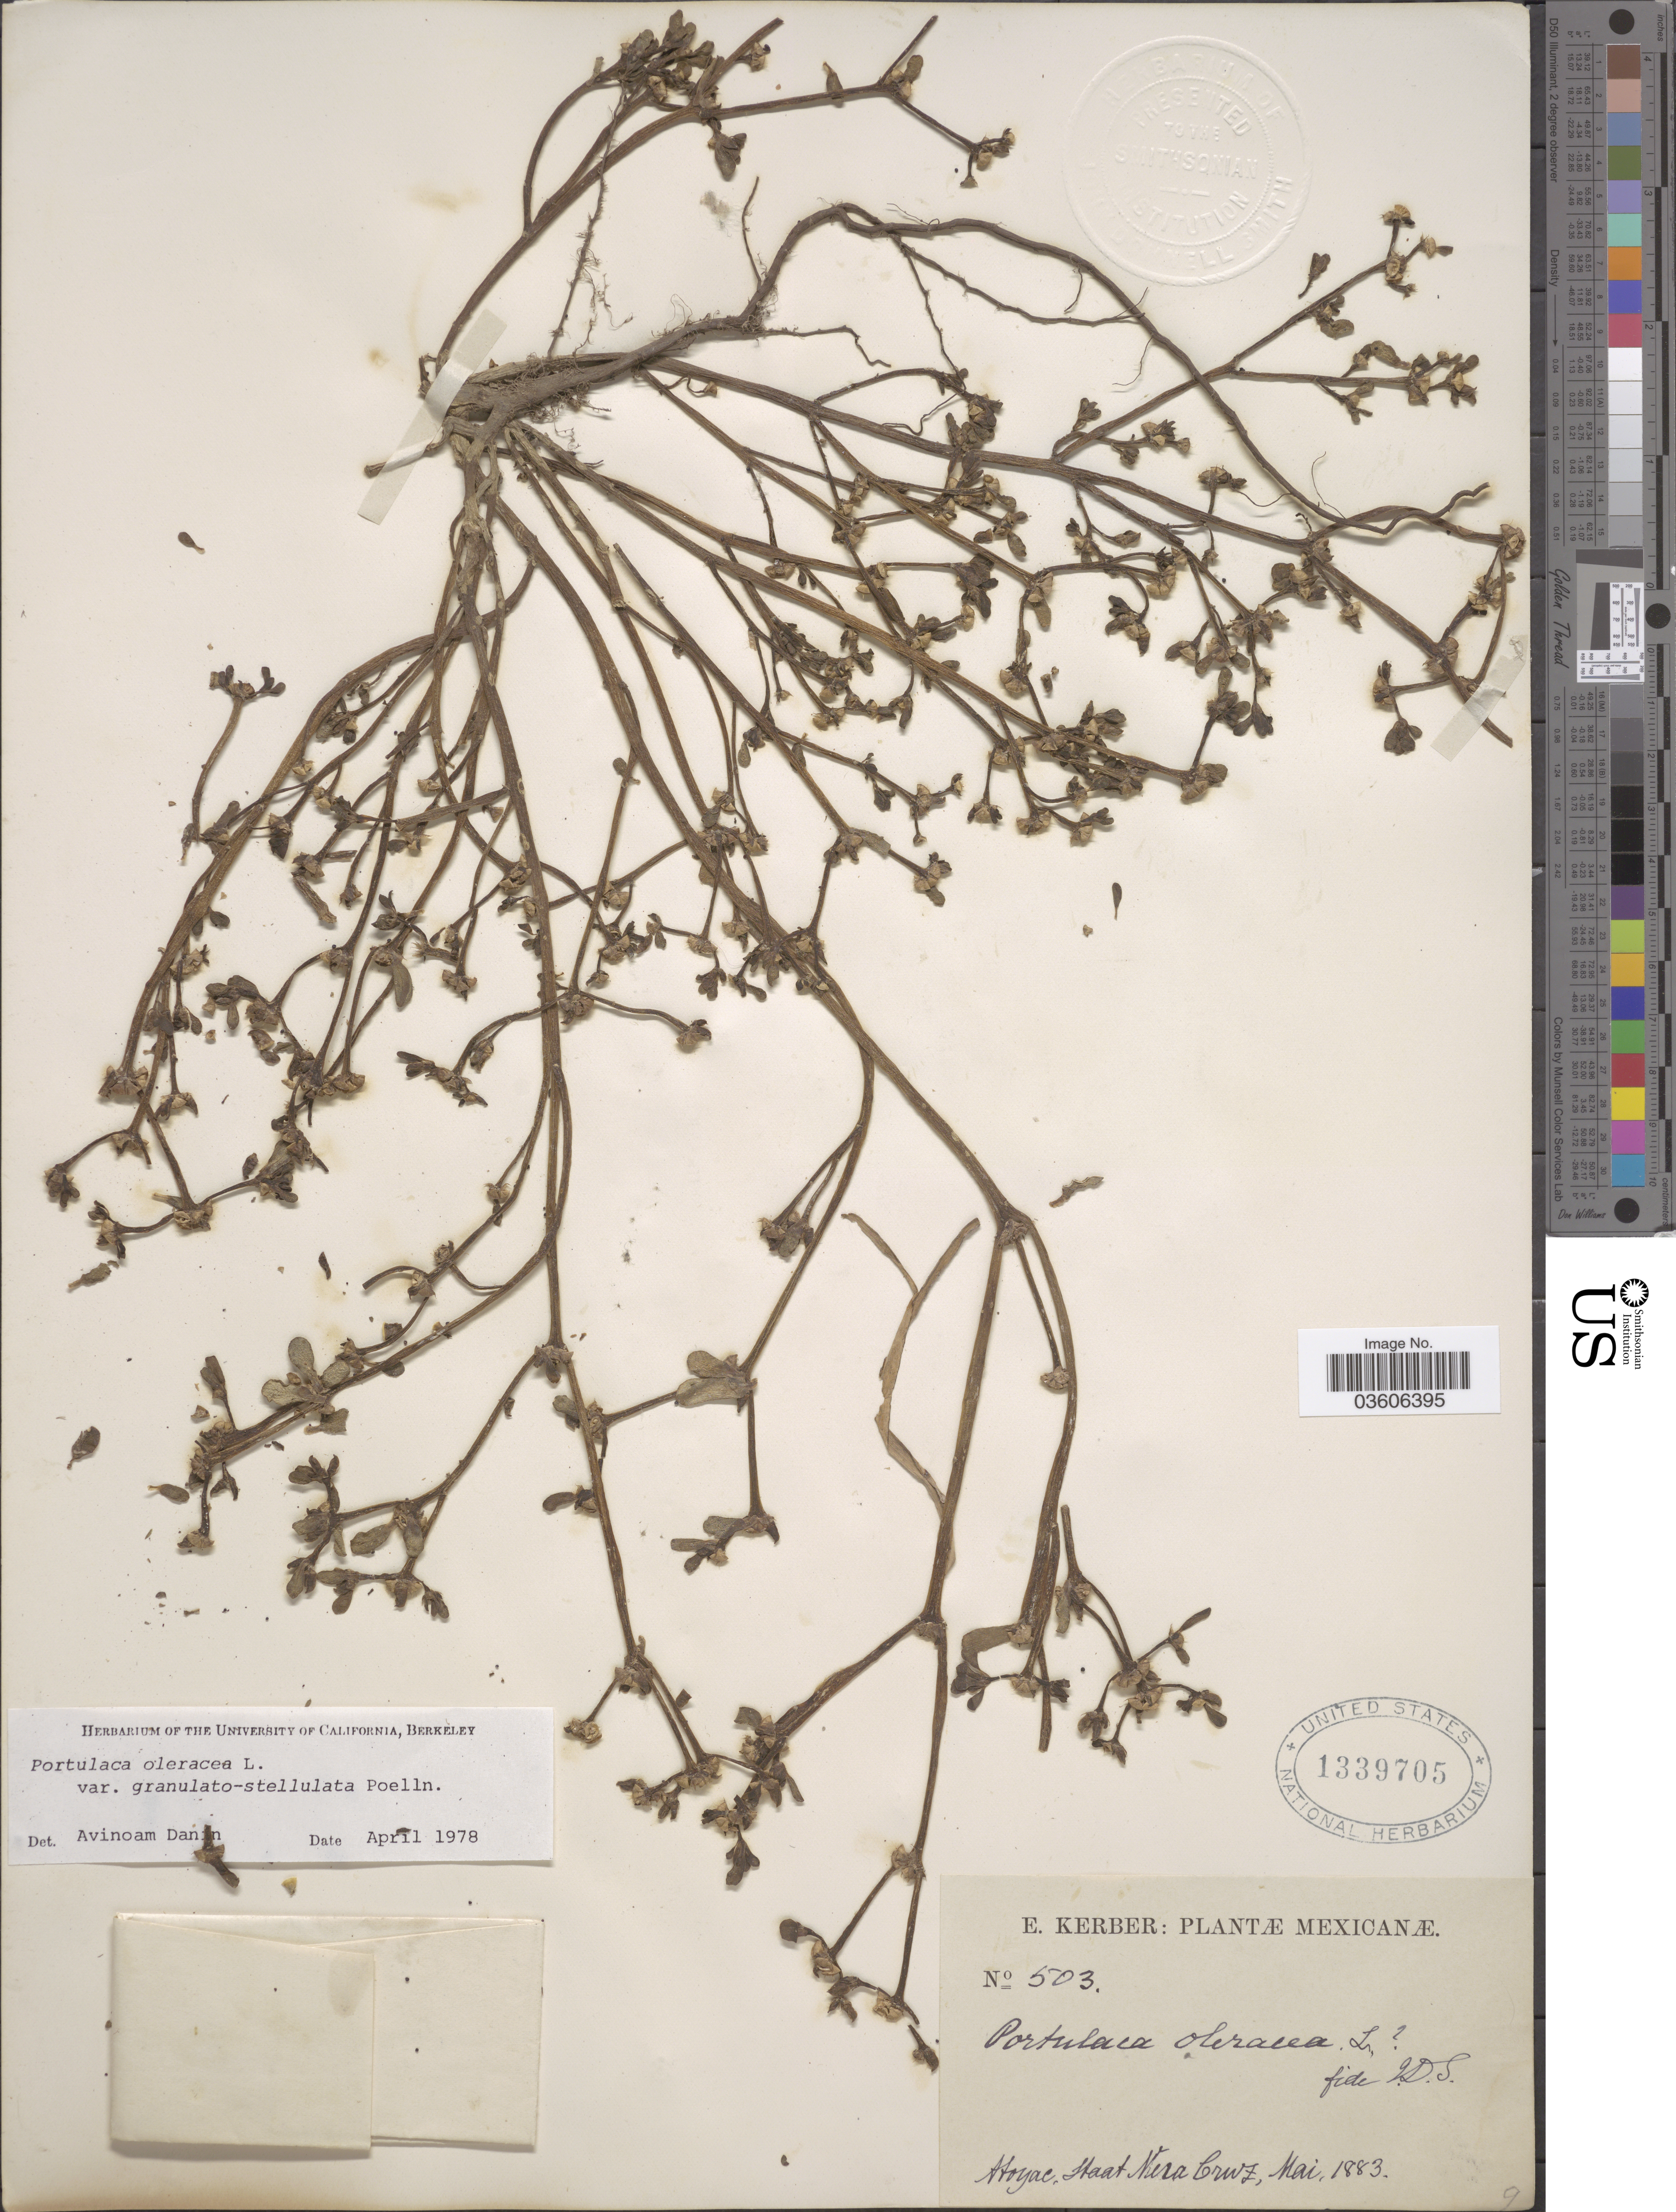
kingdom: Plantae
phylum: Tracheophyta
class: Magnoliopsida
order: Caryophyllales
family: Portulacaceae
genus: Portulaca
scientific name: Portulaca oleracea var. granulatostellulata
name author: Poelln.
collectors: E. Kerber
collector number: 503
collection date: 1883-05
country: Mexico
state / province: Veracruz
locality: Atoyac, Staat Vera Cruz.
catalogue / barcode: US 1339705